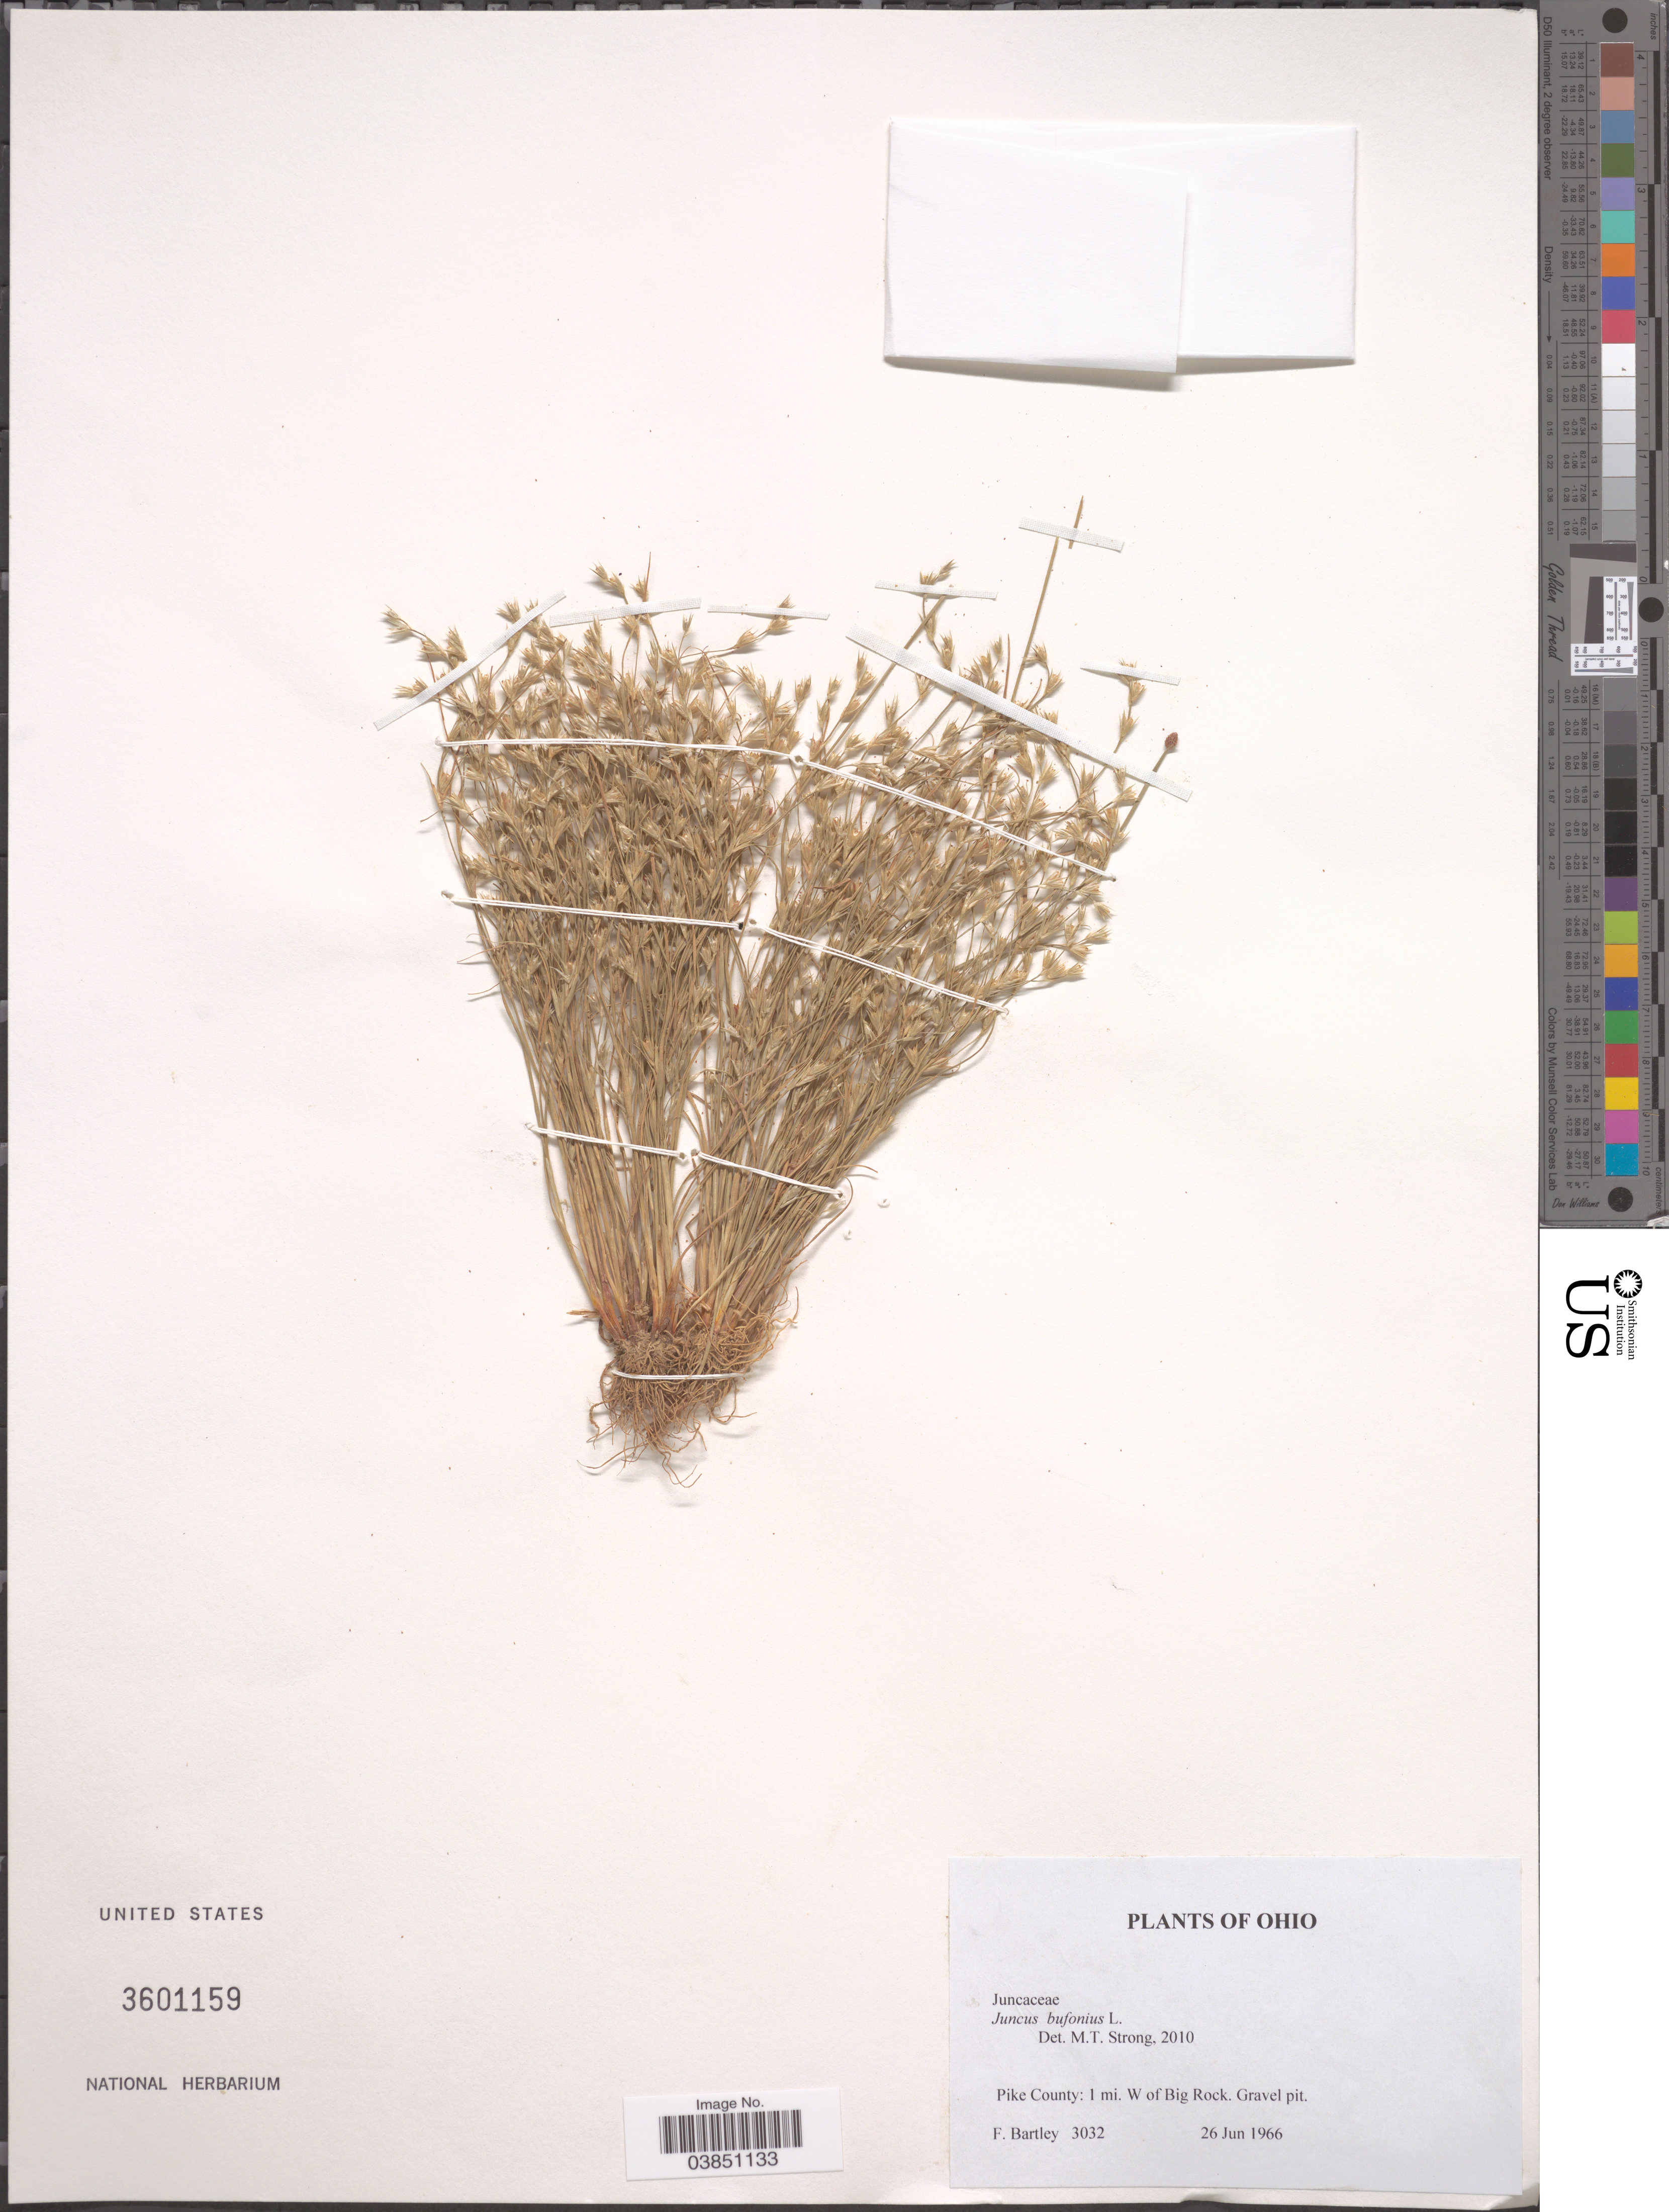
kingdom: Plantae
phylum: Tracheophyta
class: Liliopsida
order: Poales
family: Juncaceae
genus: Juncus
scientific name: Juncus bufonius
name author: L.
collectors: F. Bartley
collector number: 3032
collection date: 1966-06-26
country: United States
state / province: Ohio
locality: Pike County: 1 mi. W of Big Rock.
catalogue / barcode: US 3601159